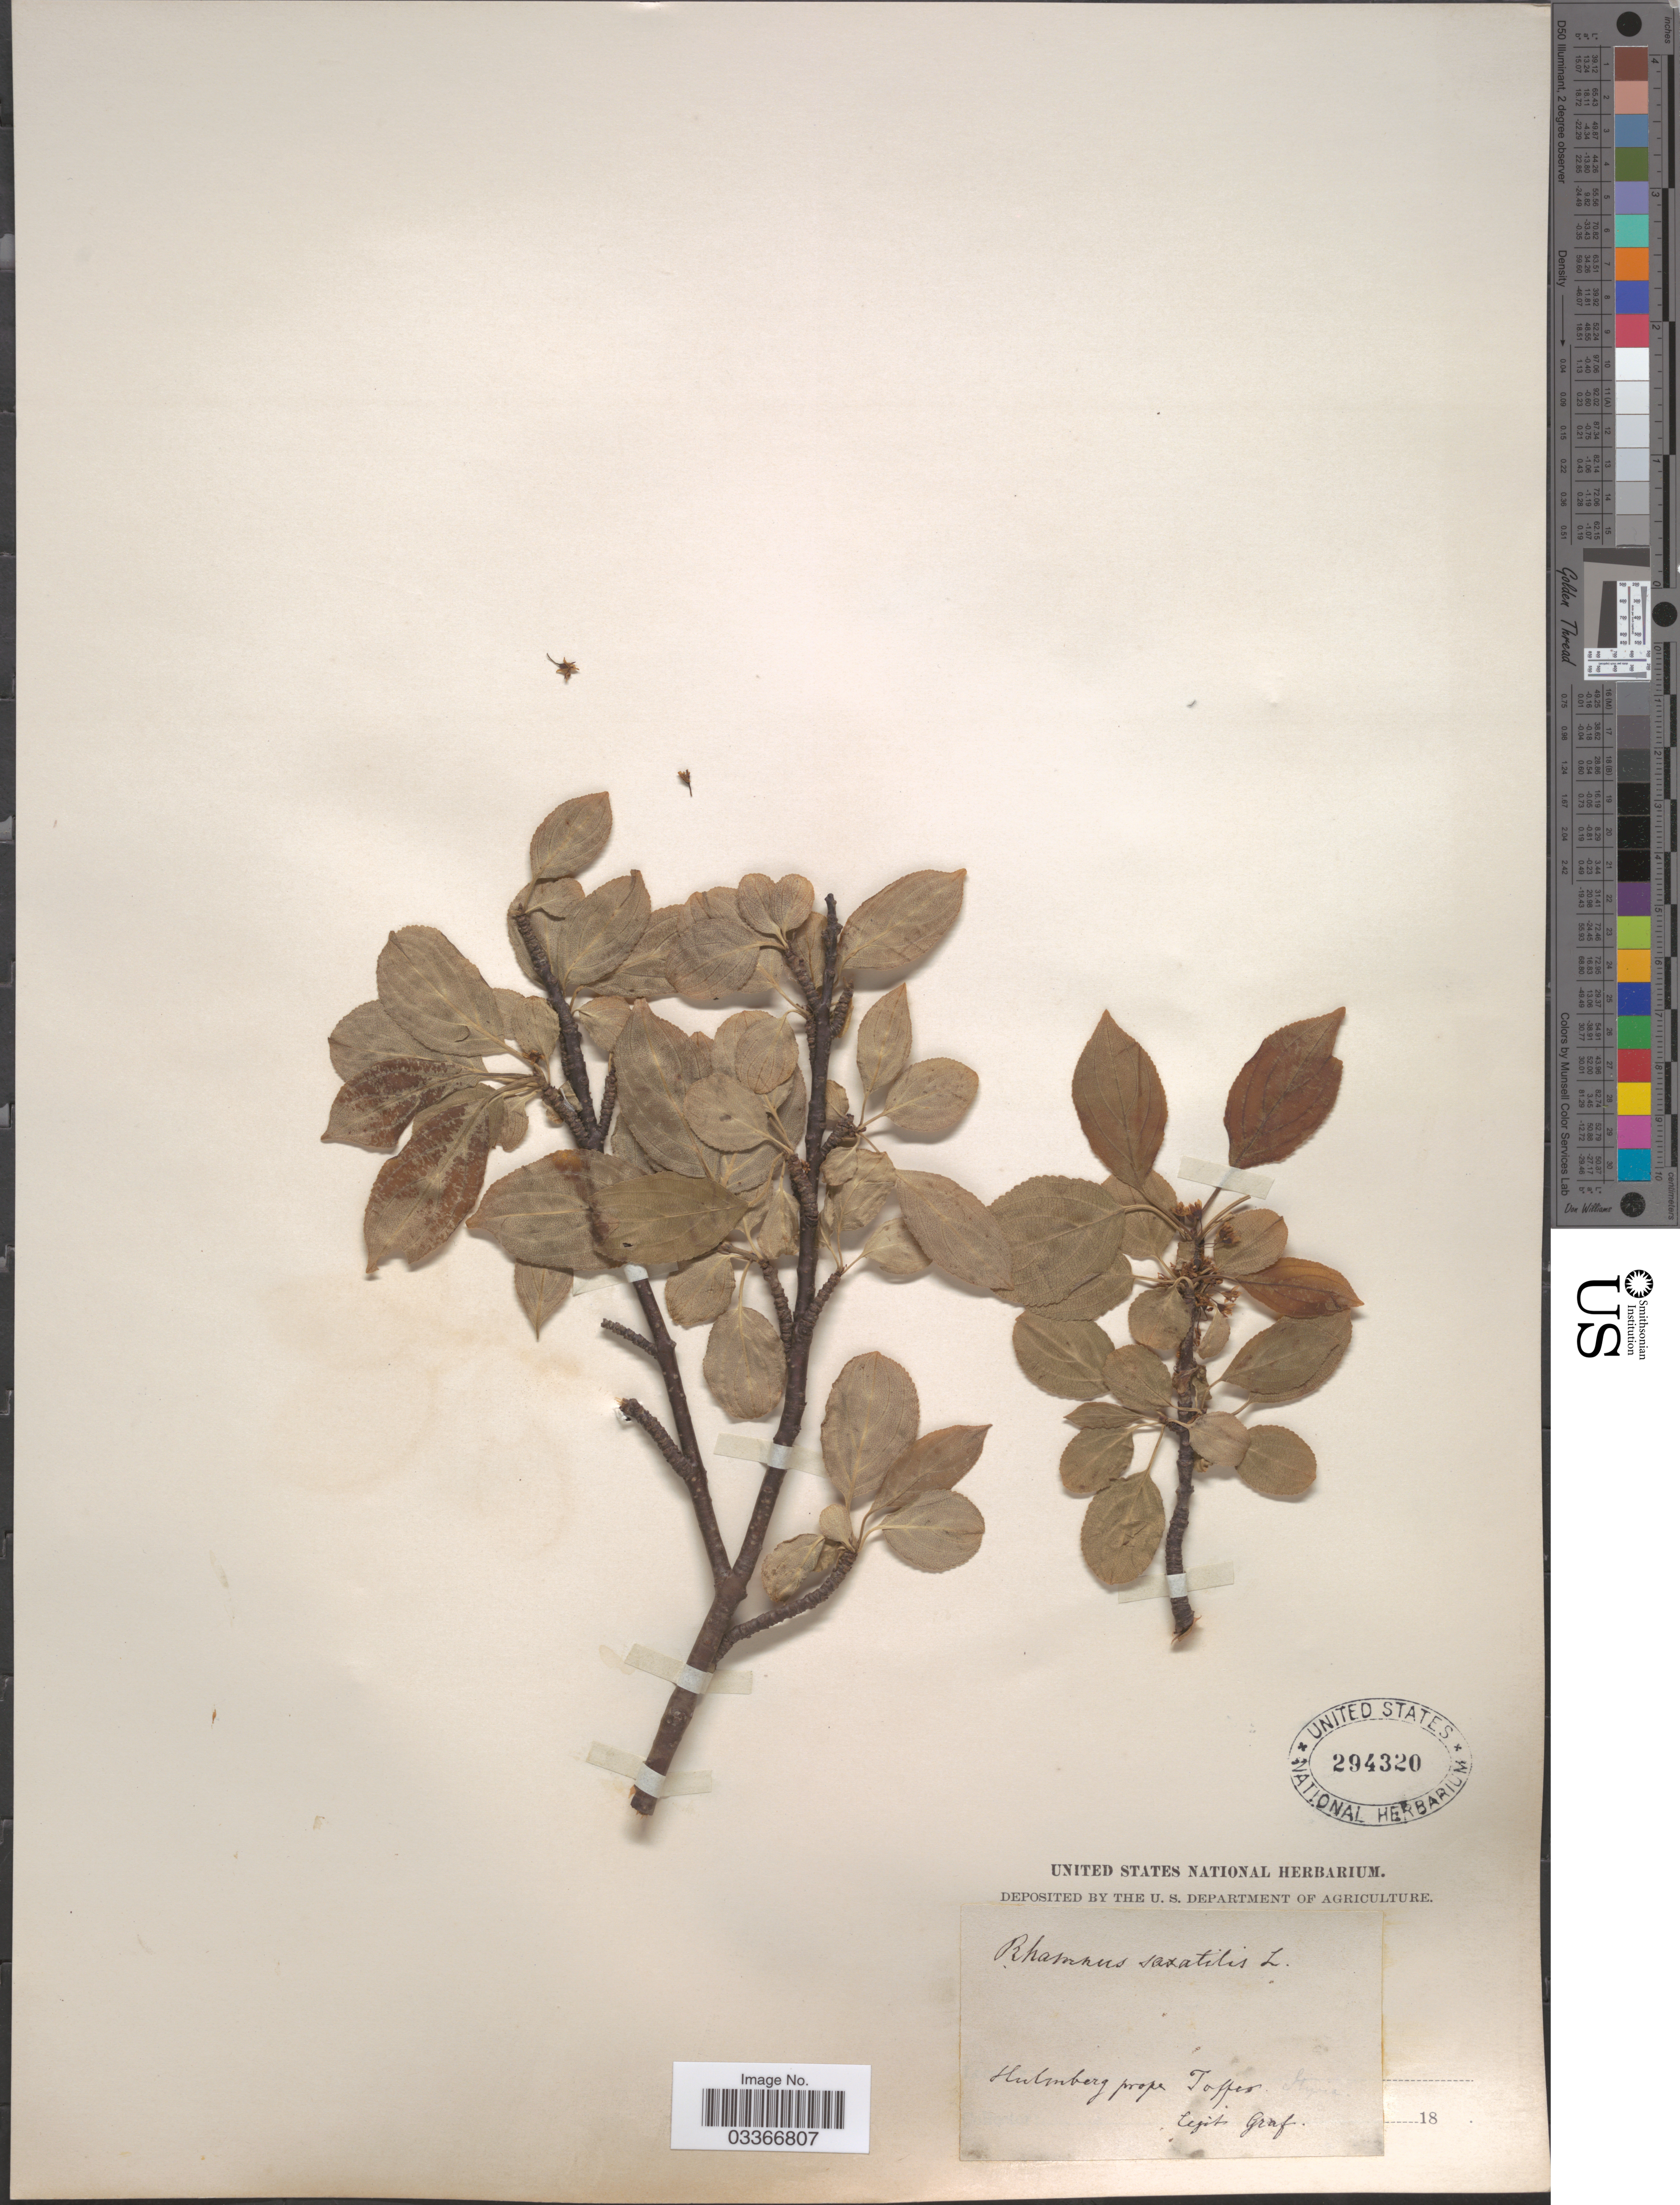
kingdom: Plantae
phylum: Tracheophyta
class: Magnoliopsida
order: Rosales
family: Rhamnaceae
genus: Rhamnus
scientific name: Rhamnus saxatilis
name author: Jacq.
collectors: Graf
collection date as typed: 18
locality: Hulmberg prope Topper. [interpreted]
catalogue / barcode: US 294320